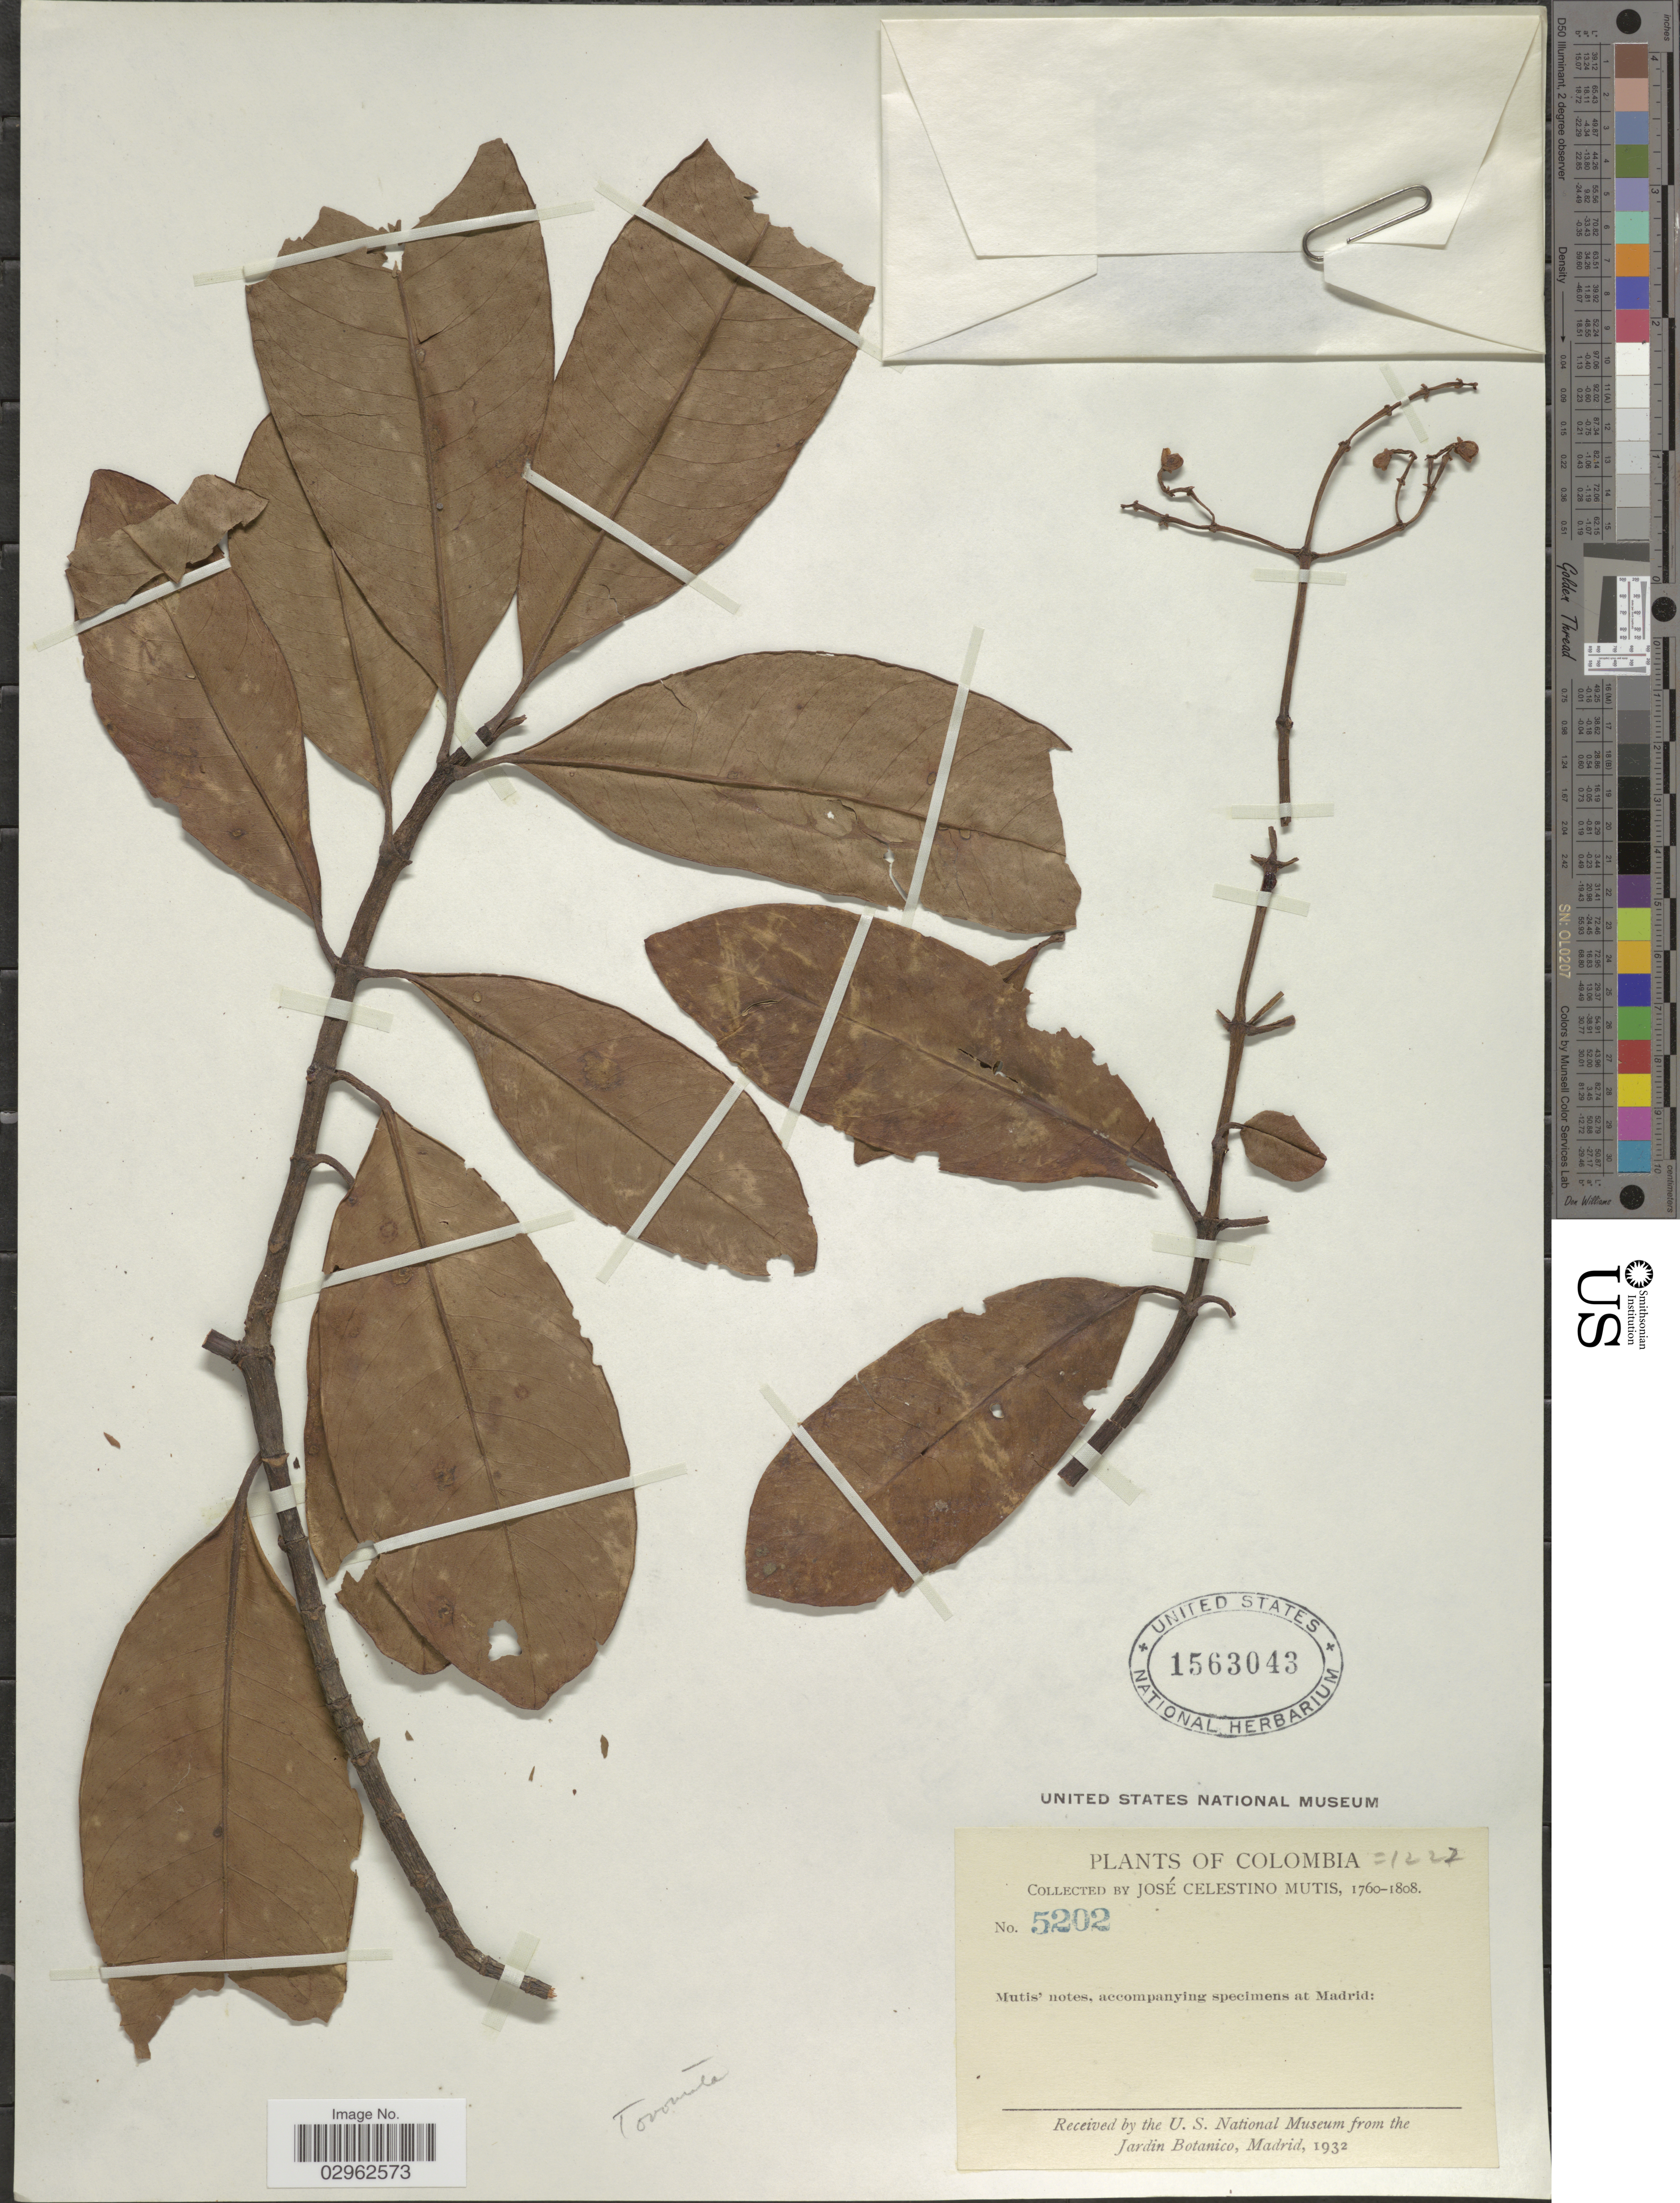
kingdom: Plantae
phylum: Tracheophyta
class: Magnoliopsida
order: Malpighiales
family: Clusiaceae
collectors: J. C. B. Mutis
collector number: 5202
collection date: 1760/1808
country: Colombia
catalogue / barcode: US 1563043